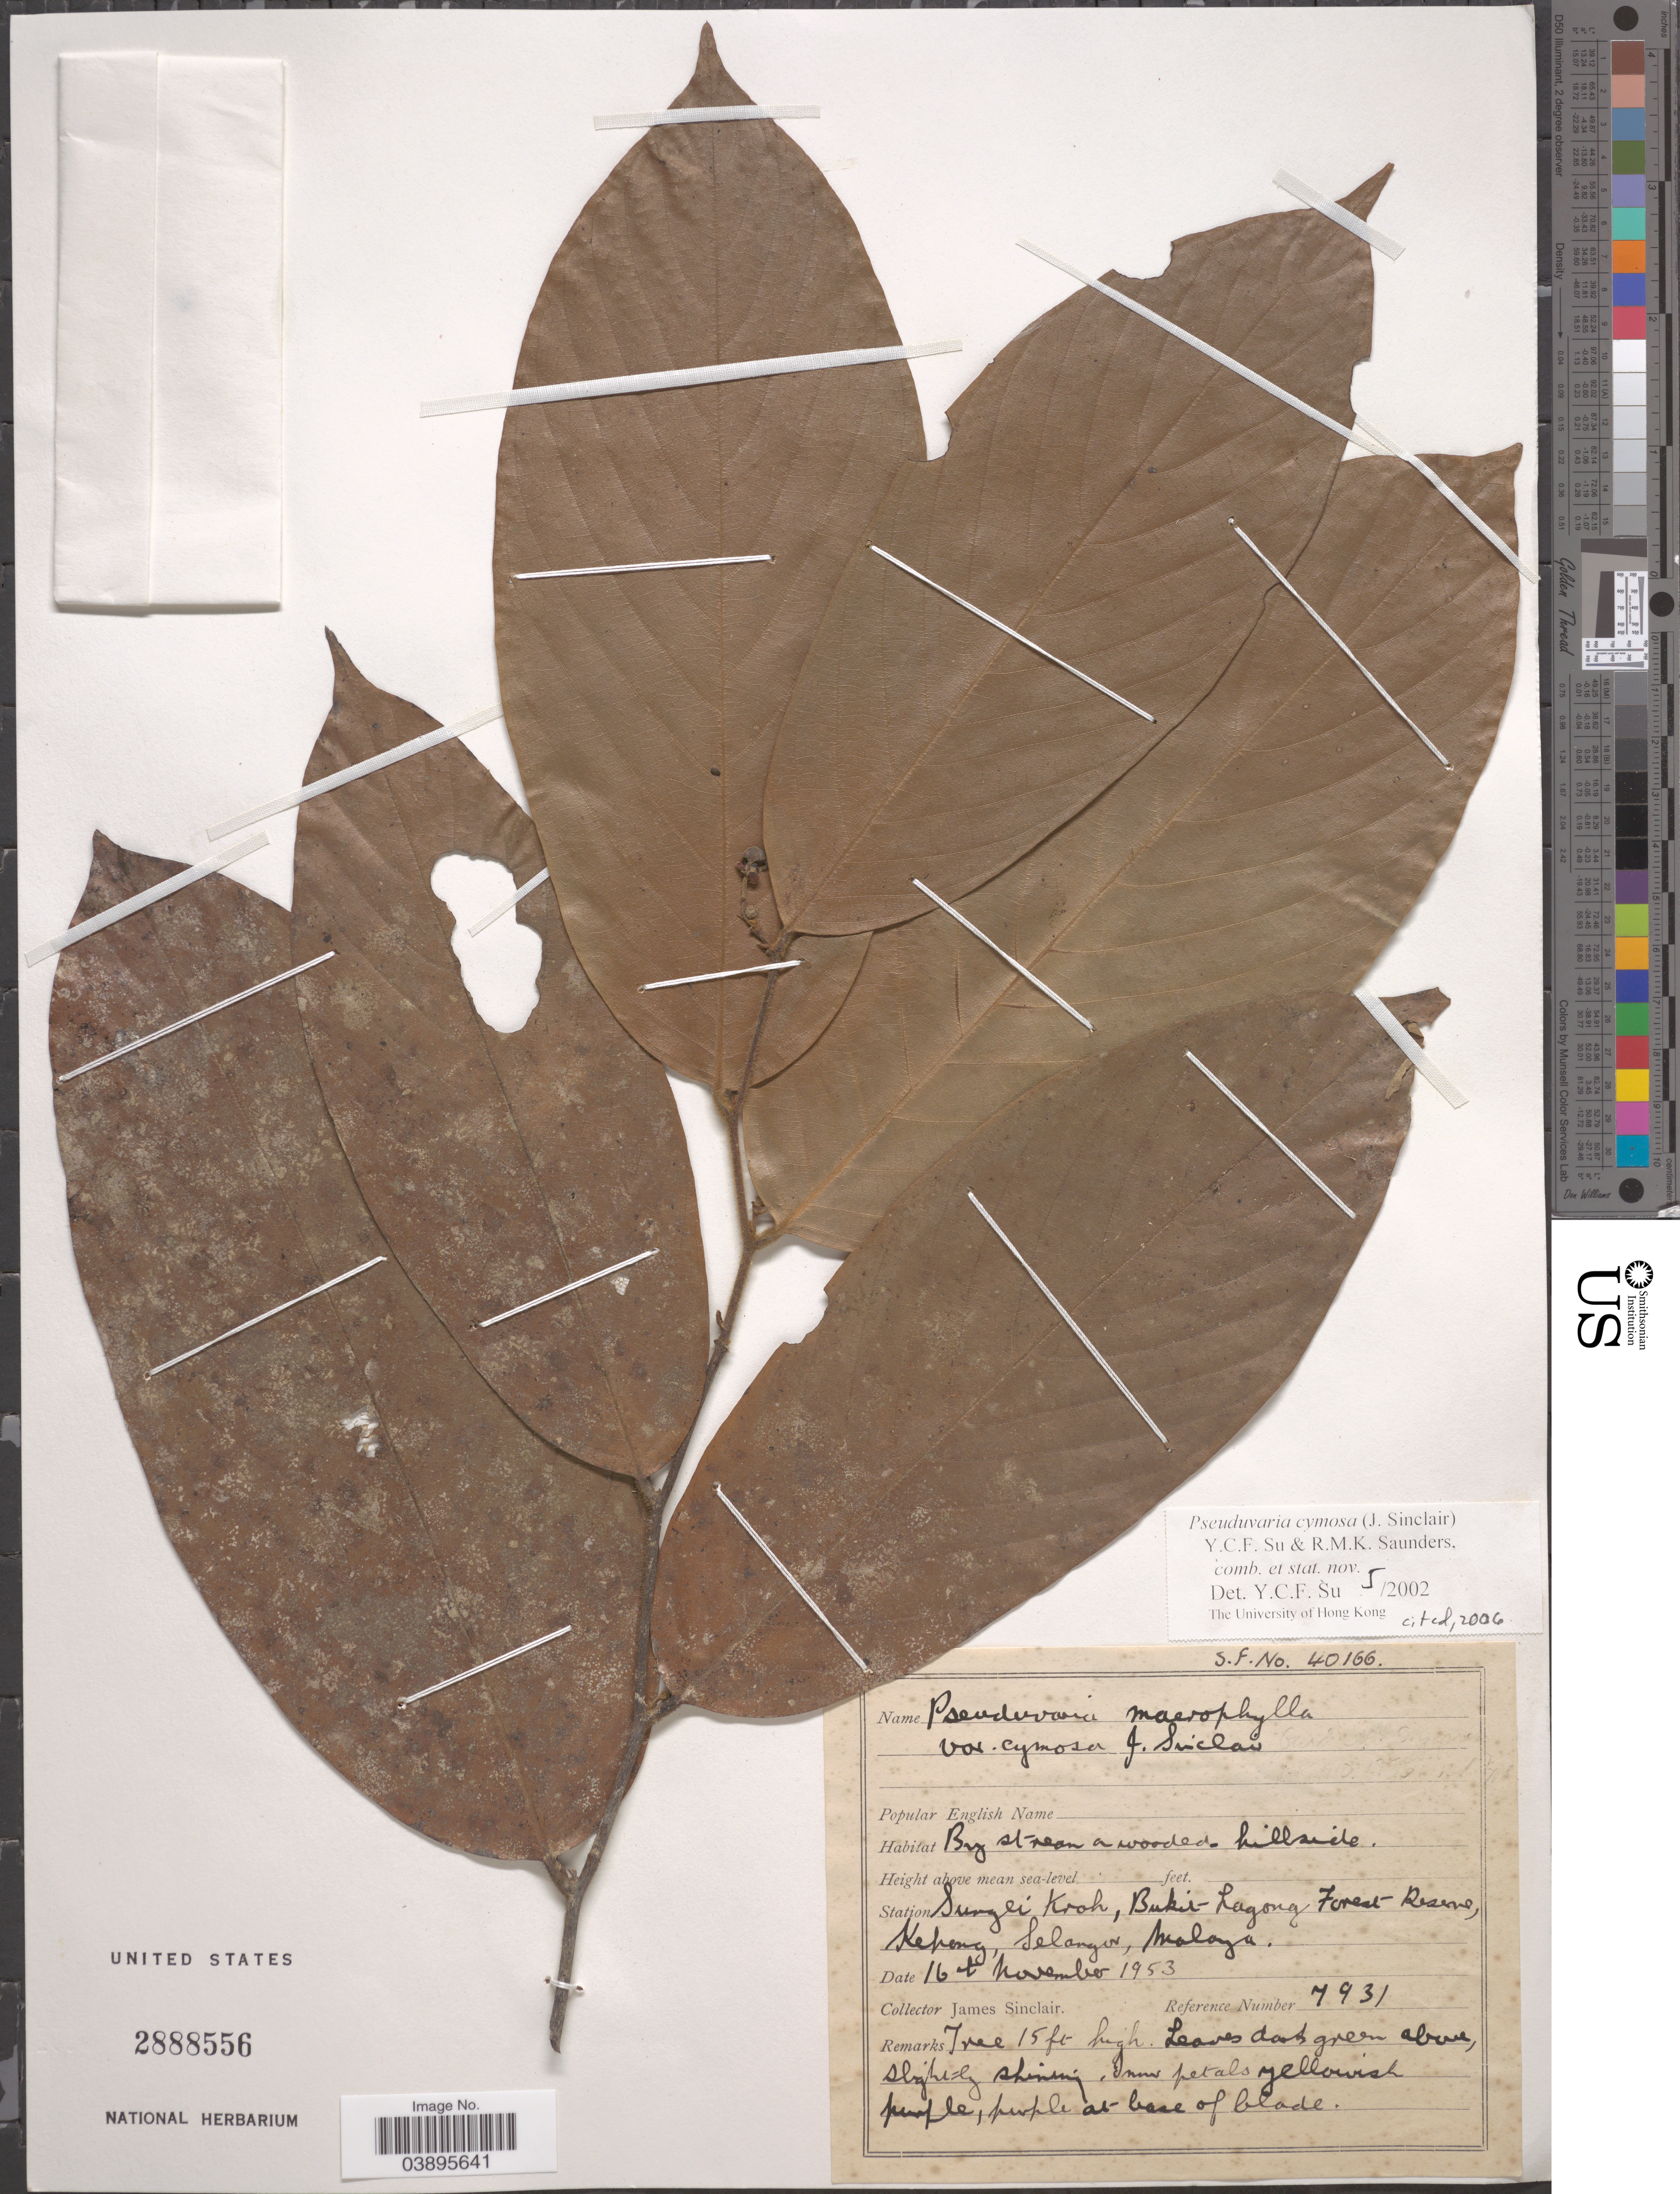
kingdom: Plantae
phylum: Tracheophyta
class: Magnoliopsida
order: Magnoliales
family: Annonaceae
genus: Pseuduvaria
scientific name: Pseuduvaria cymosa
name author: (J. Sinclair) Y.C.F. Su & R.M.K. Saunders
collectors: J. Sinclair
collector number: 7931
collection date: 1953-11-16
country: Malaysia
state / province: Selangor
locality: Station Sungei Kroh, Bukit Lagong Forest Reserve, Kehong, Malaya.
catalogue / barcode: US 2888556